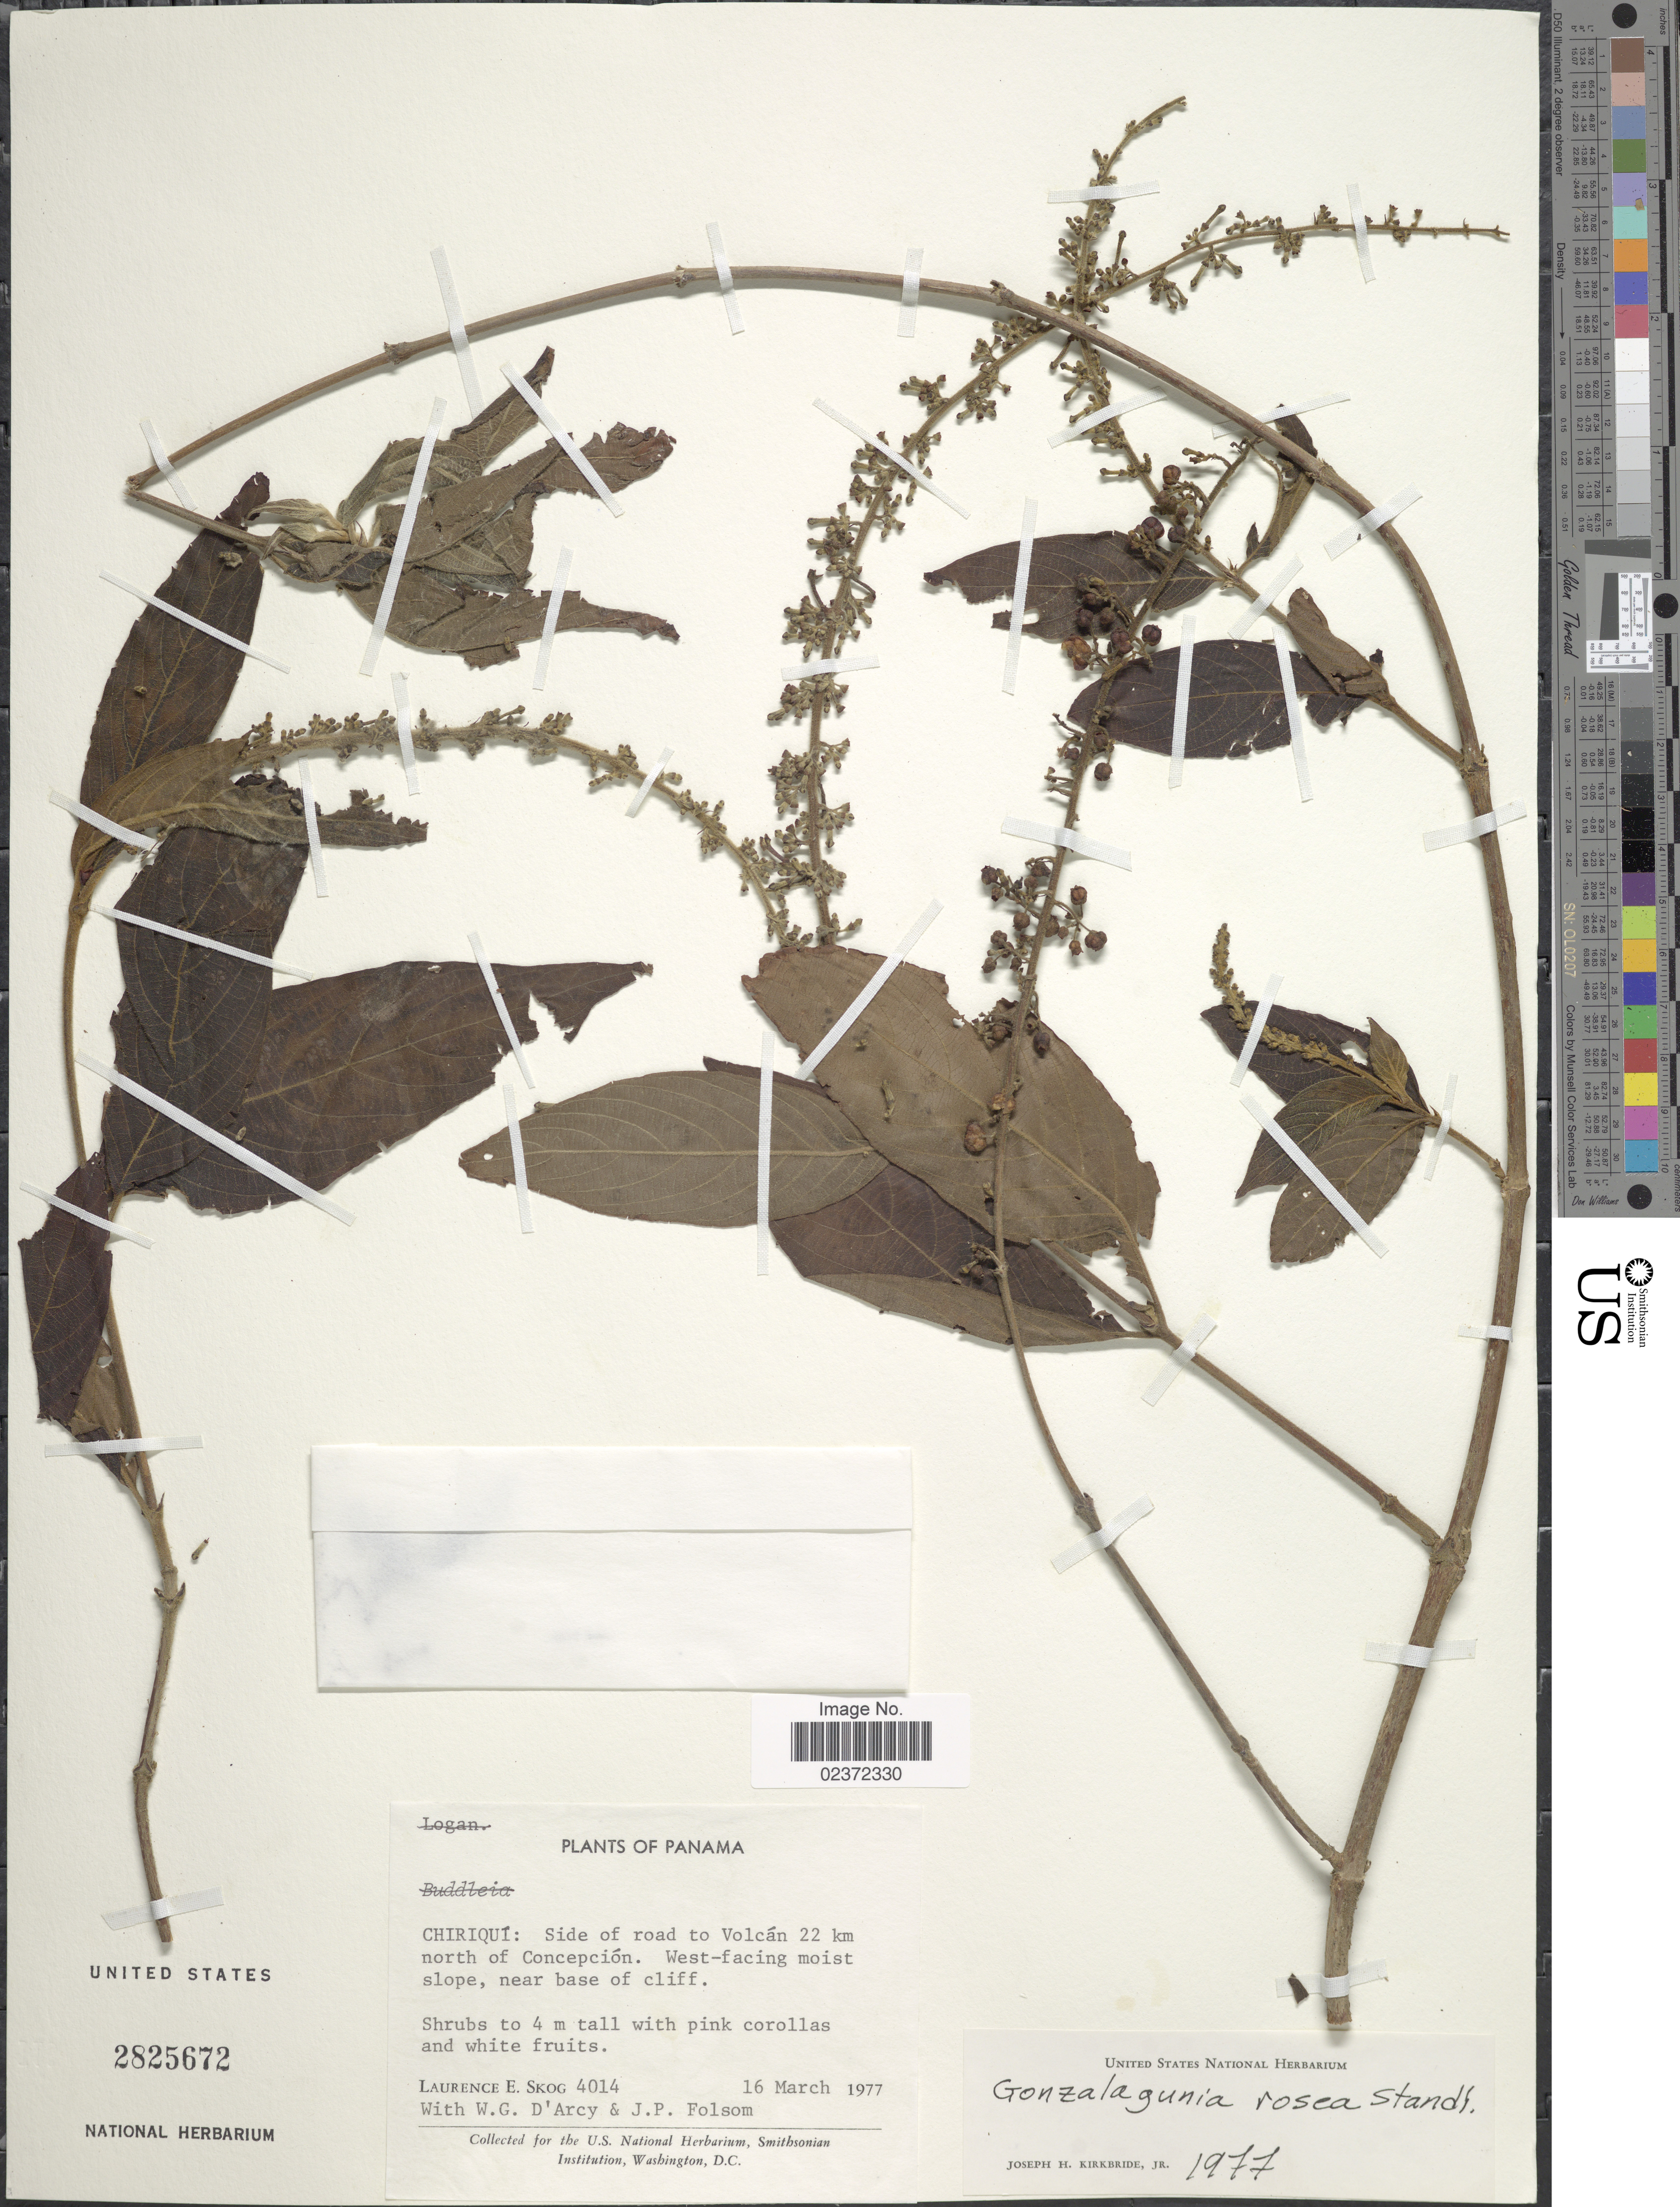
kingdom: Plantae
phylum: Tracheophyta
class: Magnoliopsida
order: Gentianales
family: Rubiaceae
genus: Gonzalagunia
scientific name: Gonzalagunia rosea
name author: Standl.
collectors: L. E. Skog, W. G. D'Arcy & J. P. Folsom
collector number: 4014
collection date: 1977-03-16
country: Panama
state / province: Chiriqui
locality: Side of road to Volcan 22 km north of Concepcion, west-facing moist slope, near base of cliff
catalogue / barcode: US 2825672